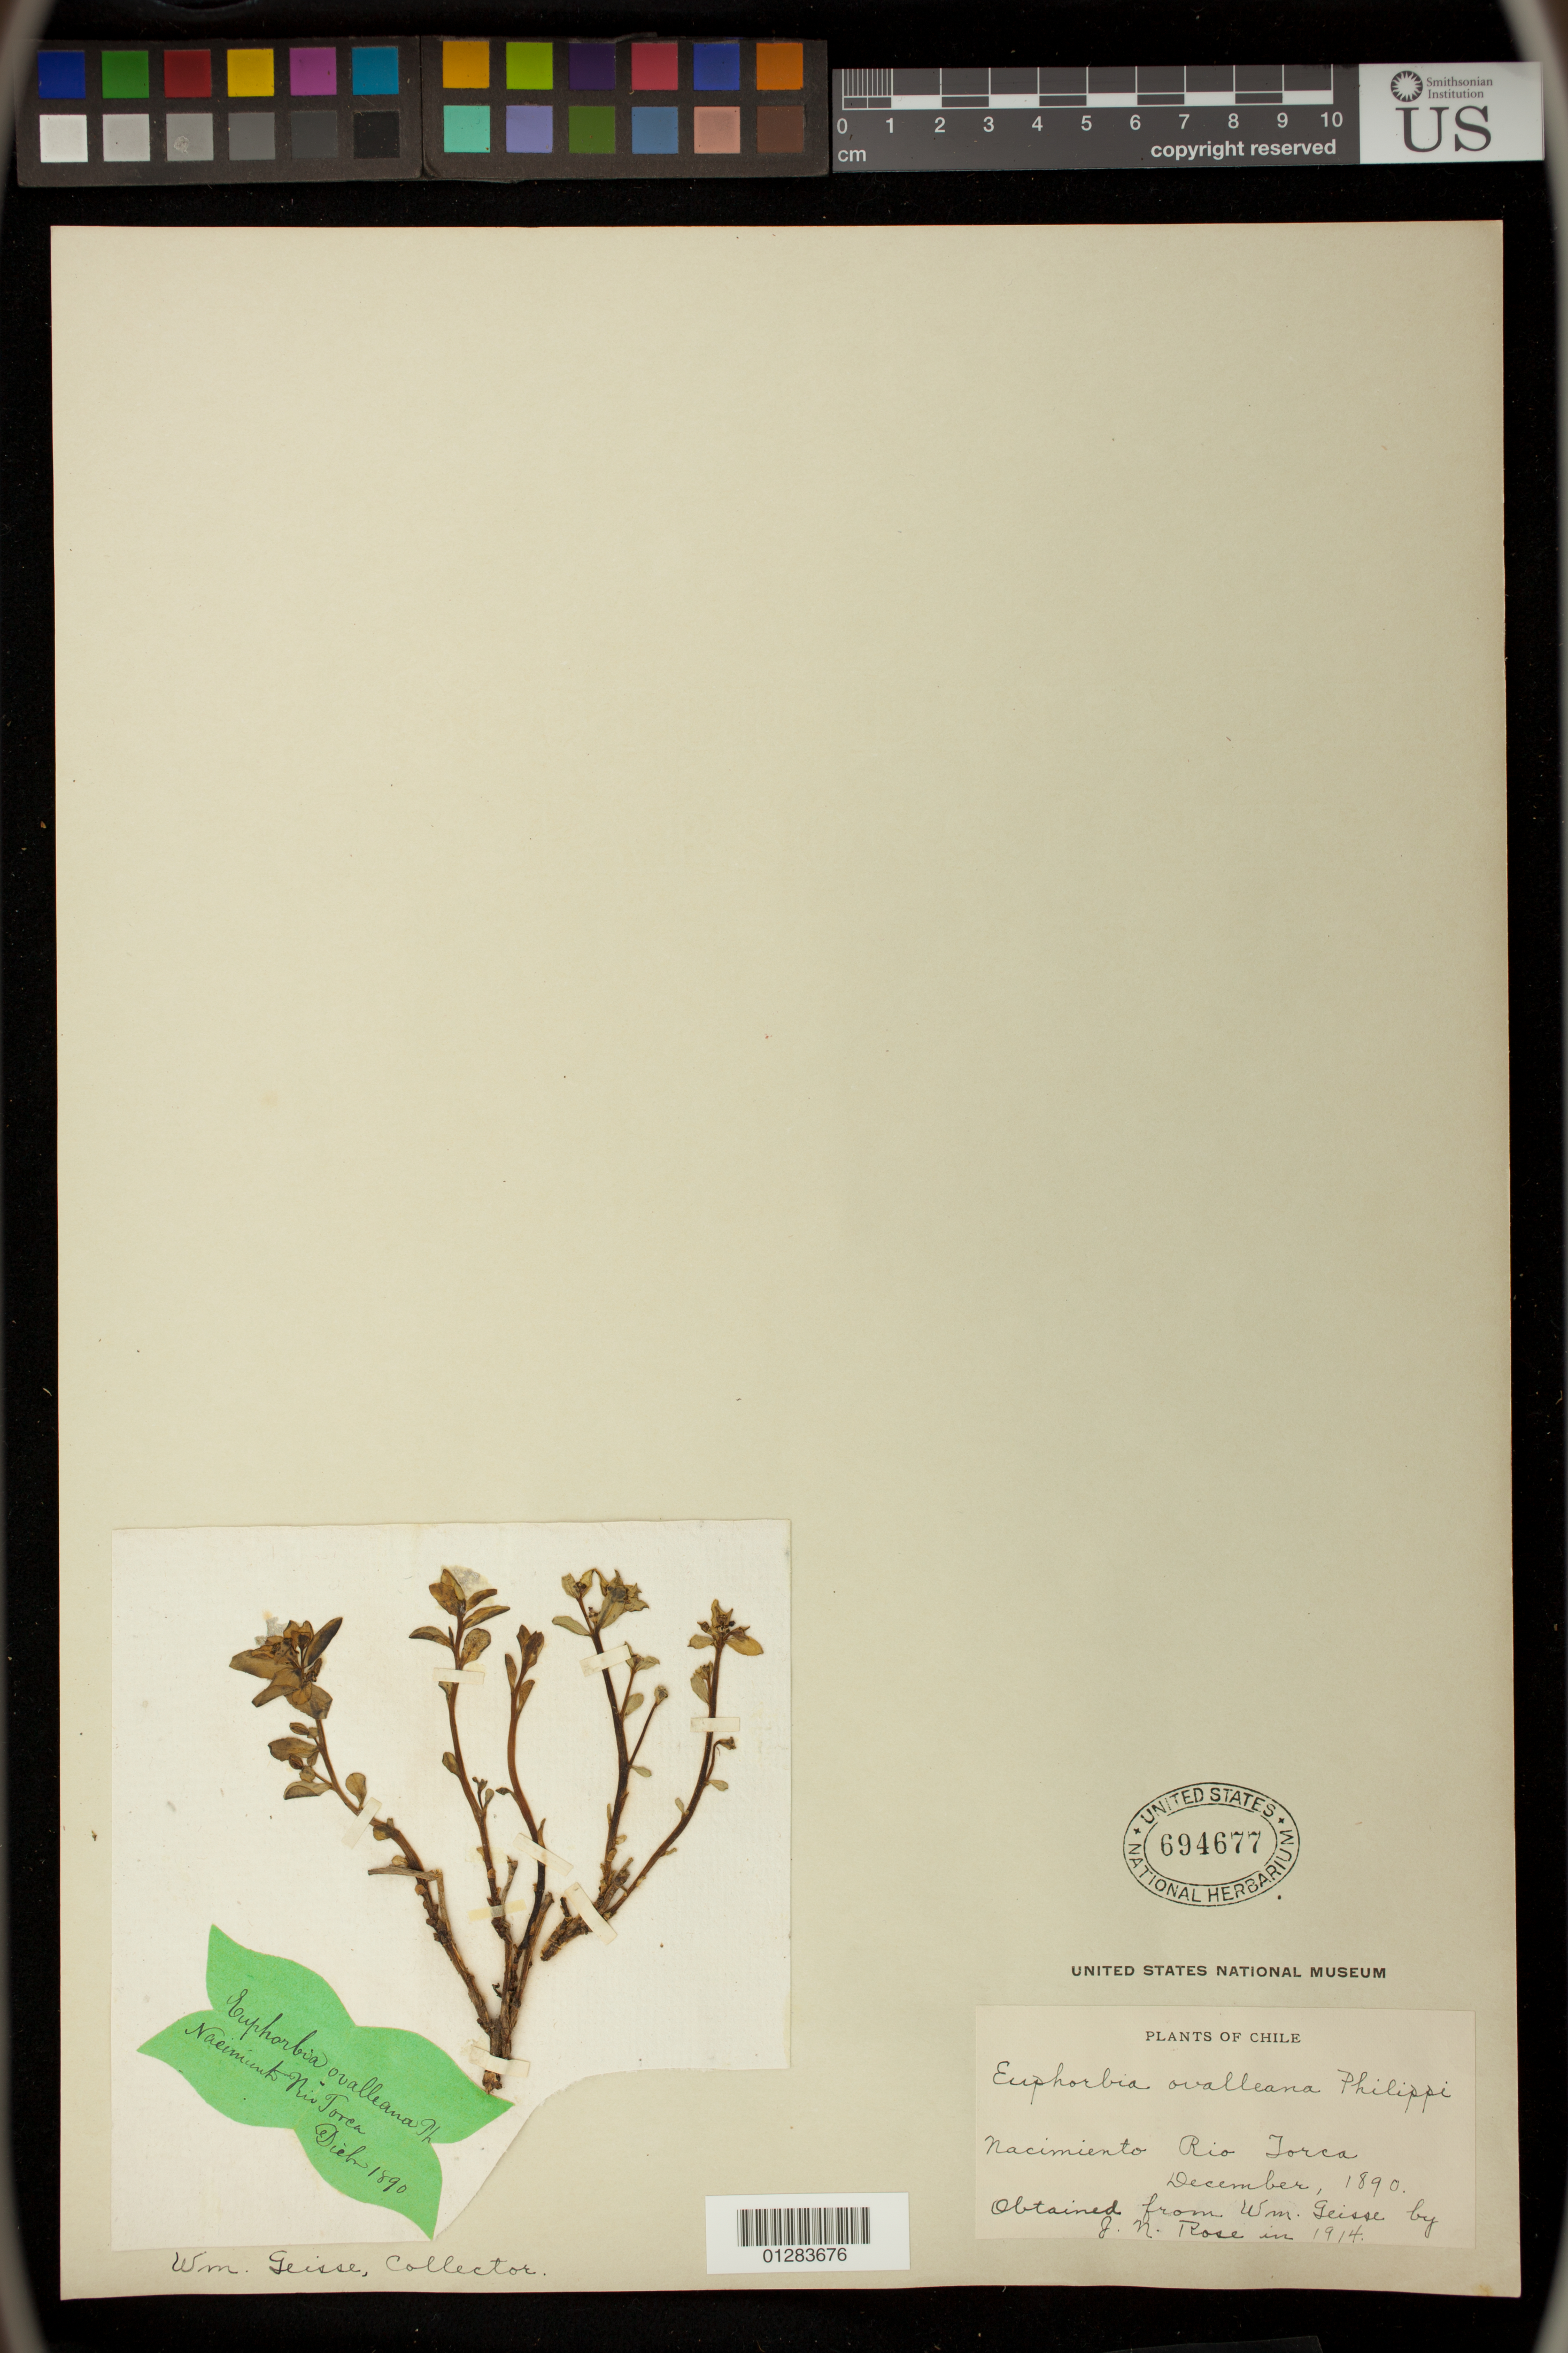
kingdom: Plantae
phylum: Tracheophyta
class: Magnoliopsida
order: Malpighiales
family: Euphorbiaceae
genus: Euphorbia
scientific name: Euphorbia ovalleana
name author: Phil.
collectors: W. Geisse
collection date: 1890-12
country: Chile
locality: Nacimiento Rio Torca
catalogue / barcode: US 694677